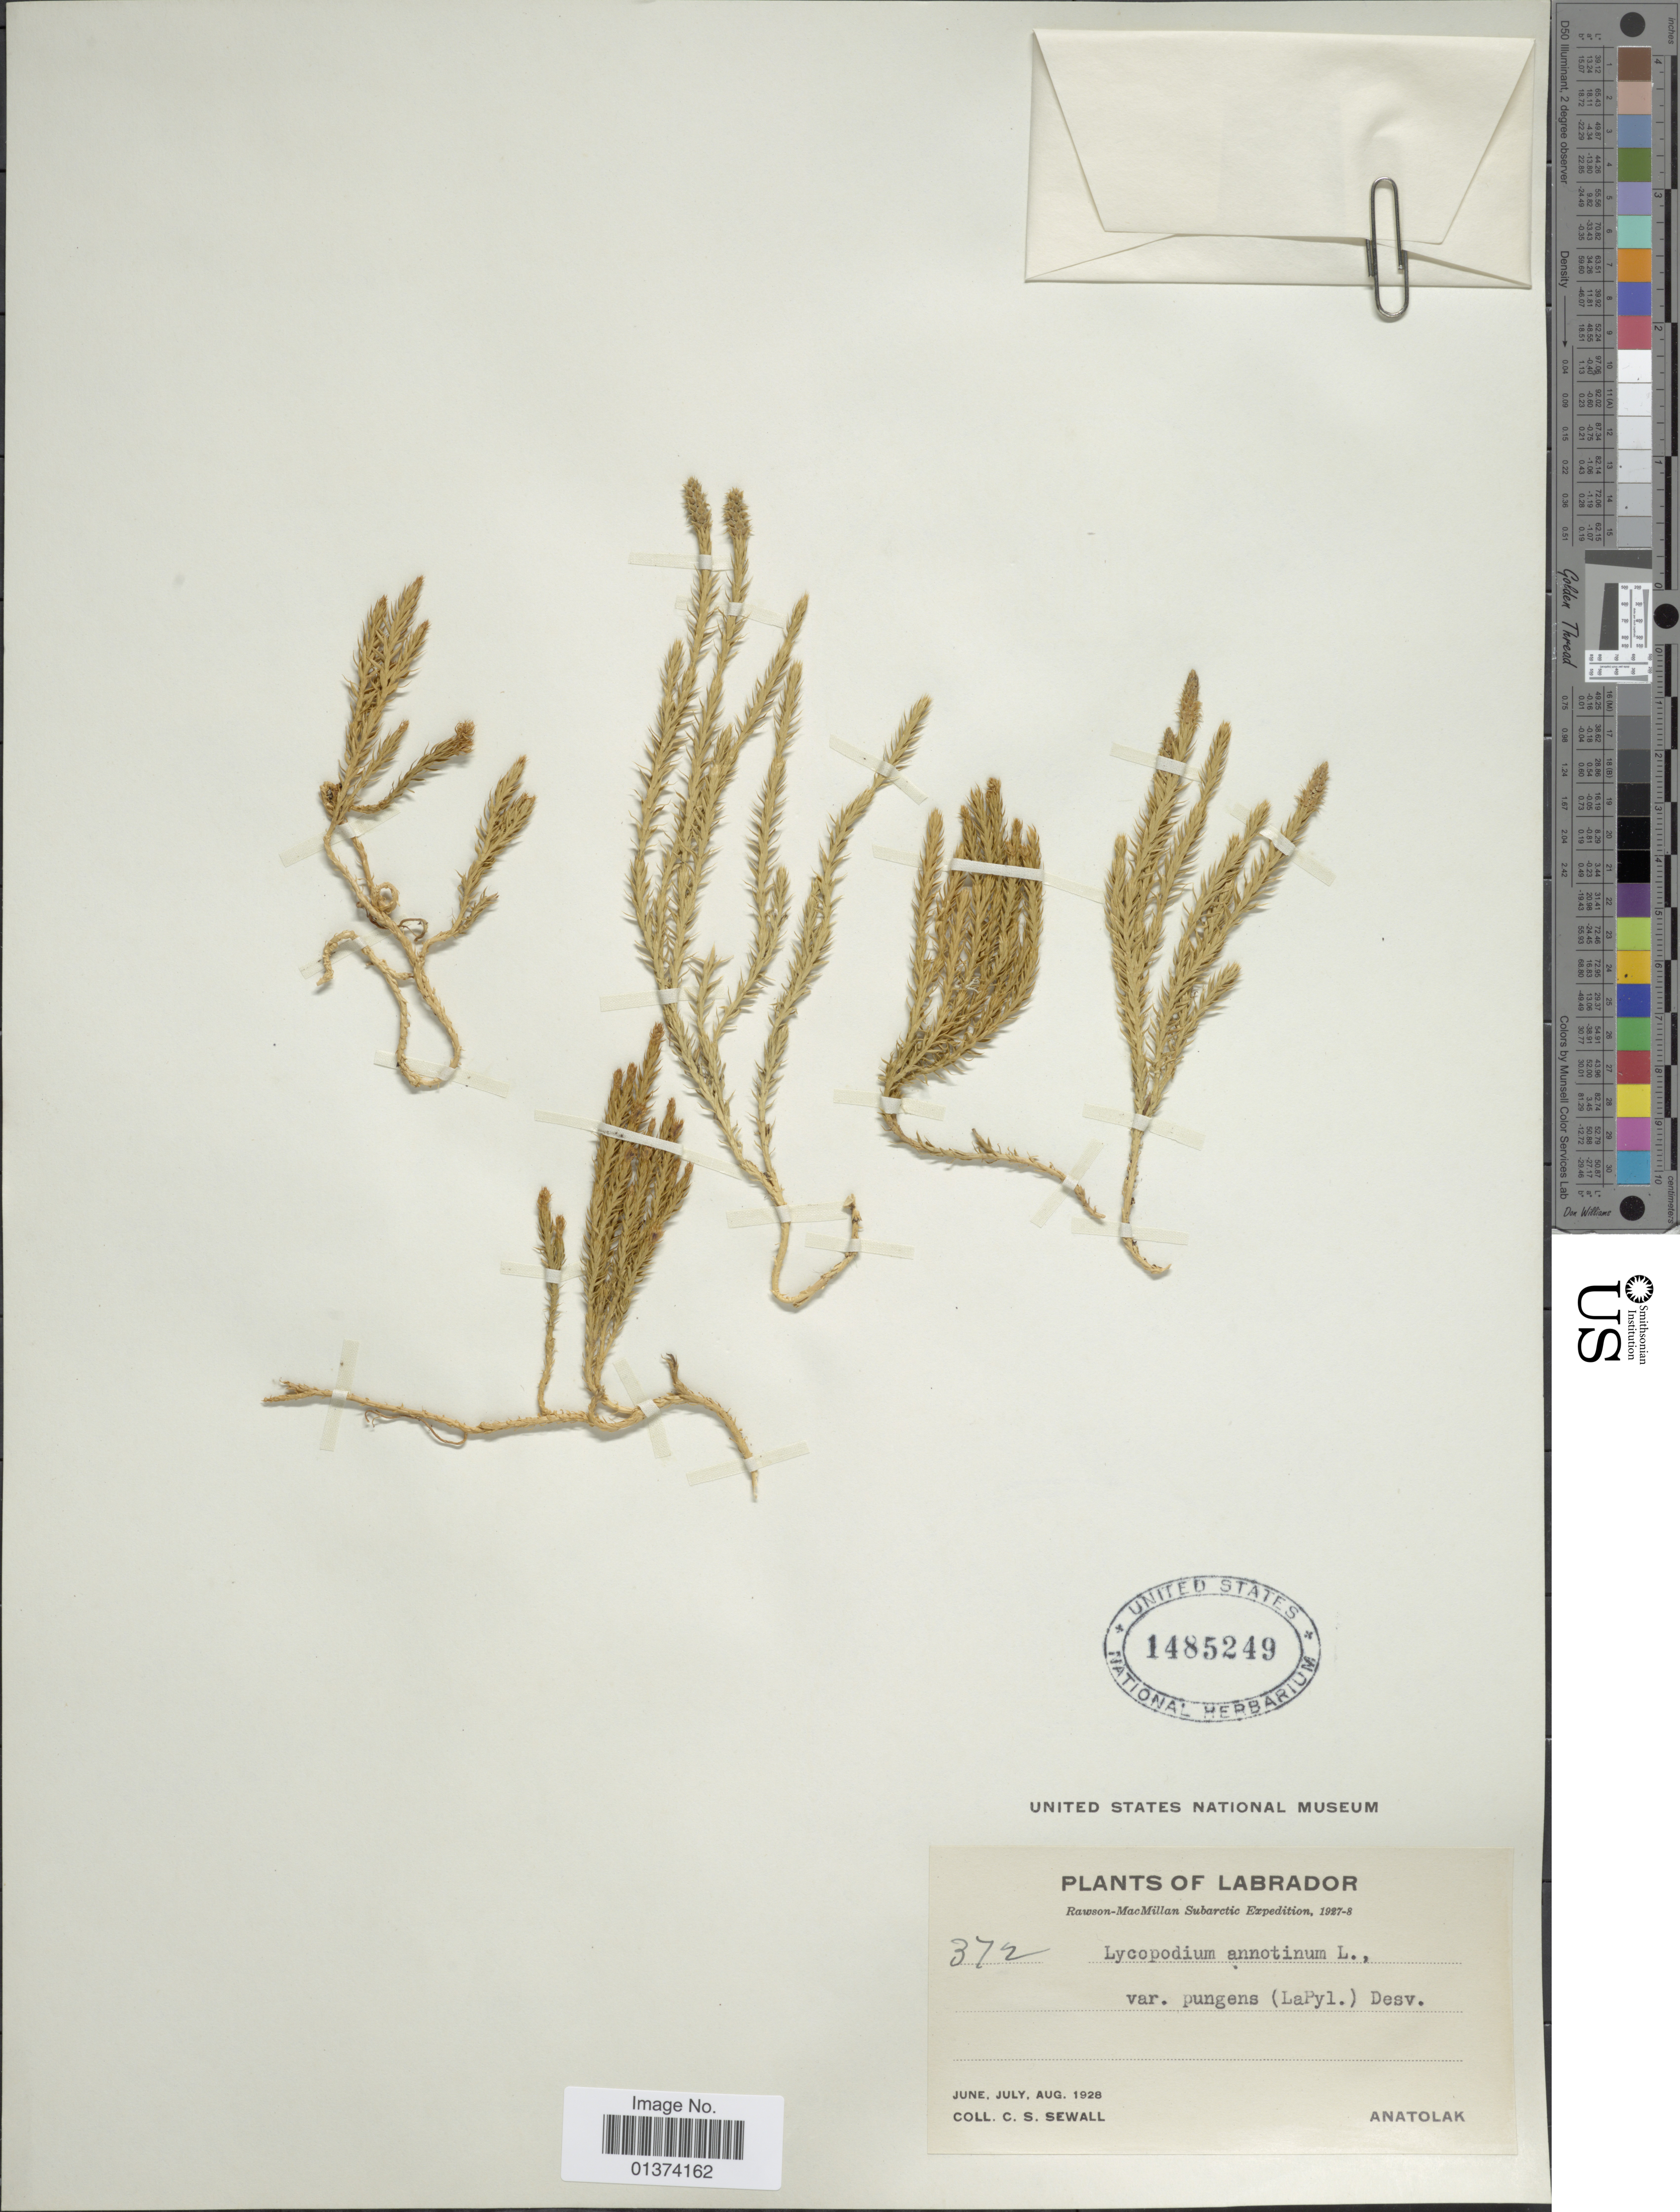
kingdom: Plantae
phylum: Tracheophyta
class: Lycopodiopsida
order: Lycopodiales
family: Lycopodiaceae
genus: Spinulum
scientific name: Spinulum annotinum subsp. annotinum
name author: (L.) A. Haines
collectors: C. Sewall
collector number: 372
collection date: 1928-06/1928-08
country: Canada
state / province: Newfoundland and Labrador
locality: Labrador, Anatolak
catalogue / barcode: US 1485249